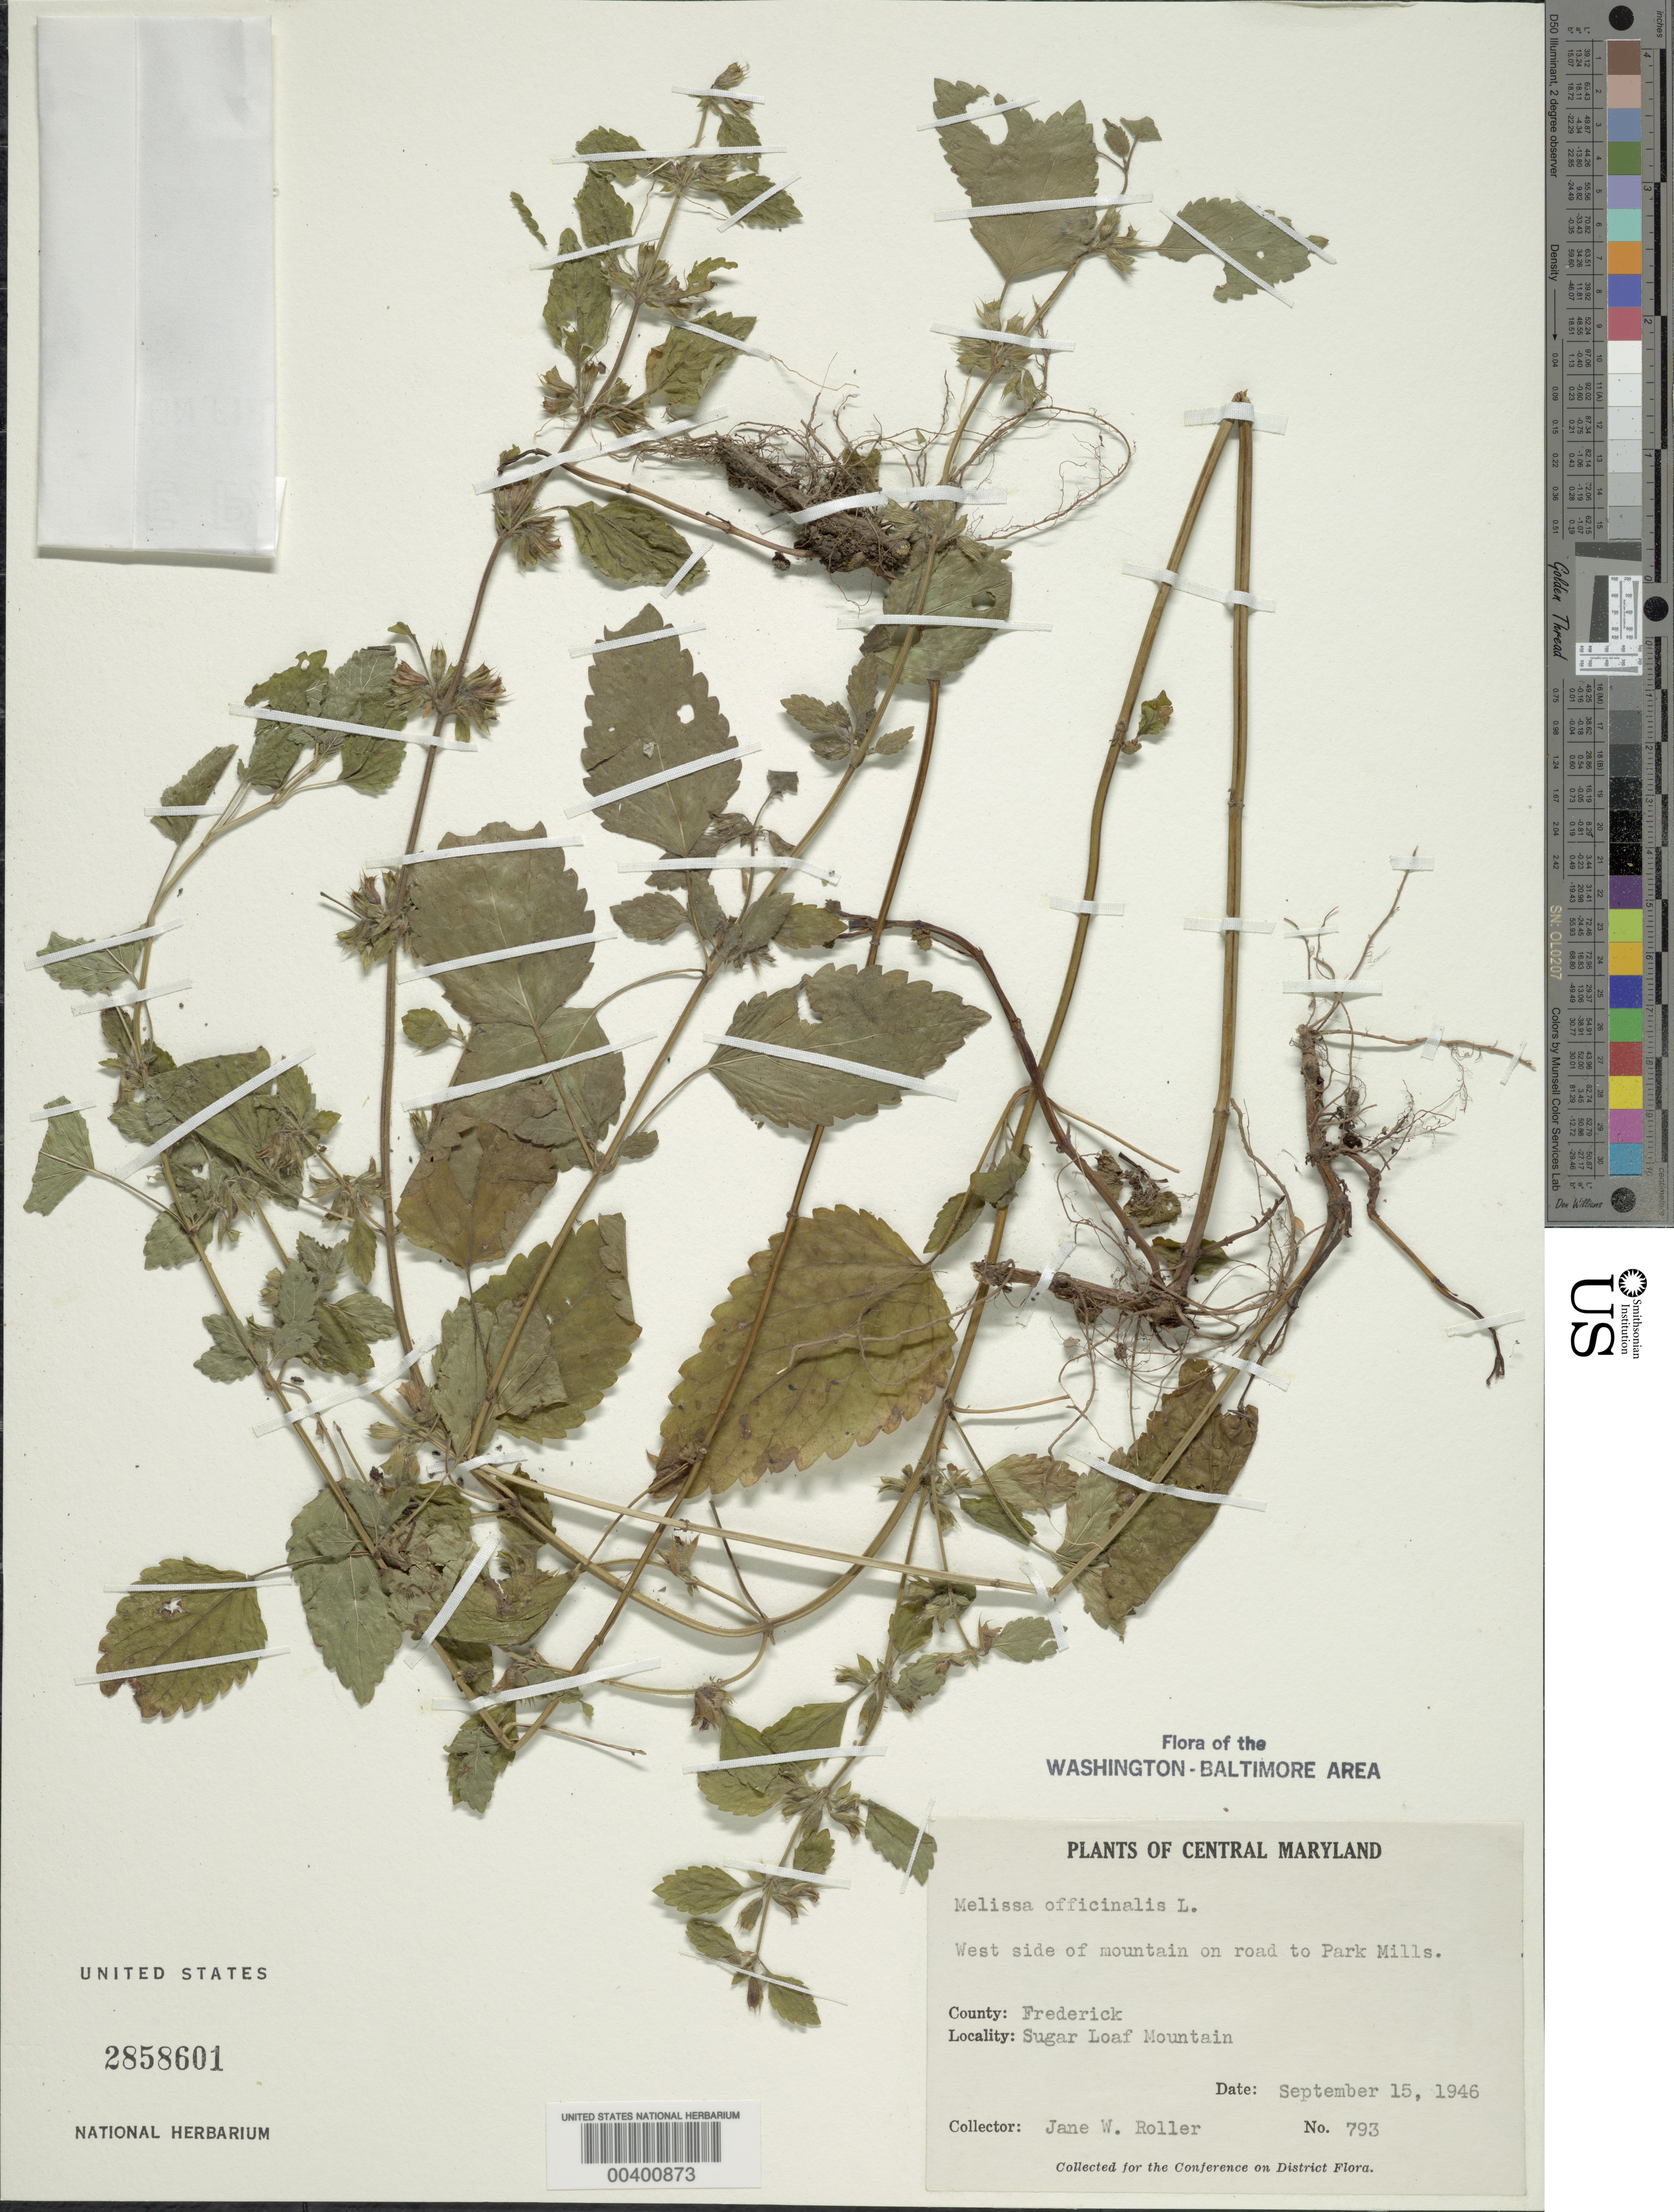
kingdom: Plantae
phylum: Tracheophyta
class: Magnoliopsida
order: Lamiales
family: Lamiaceae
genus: Melissa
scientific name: Melissa officinalis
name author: L.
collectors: J. W. Roller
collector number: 793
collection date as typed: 15 Sep 1946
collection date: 1946-09-15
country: United States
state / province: Maryland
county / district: Frederick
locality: Sugar Loaf Mountain, road to Park Mills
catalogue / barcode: US 2858601